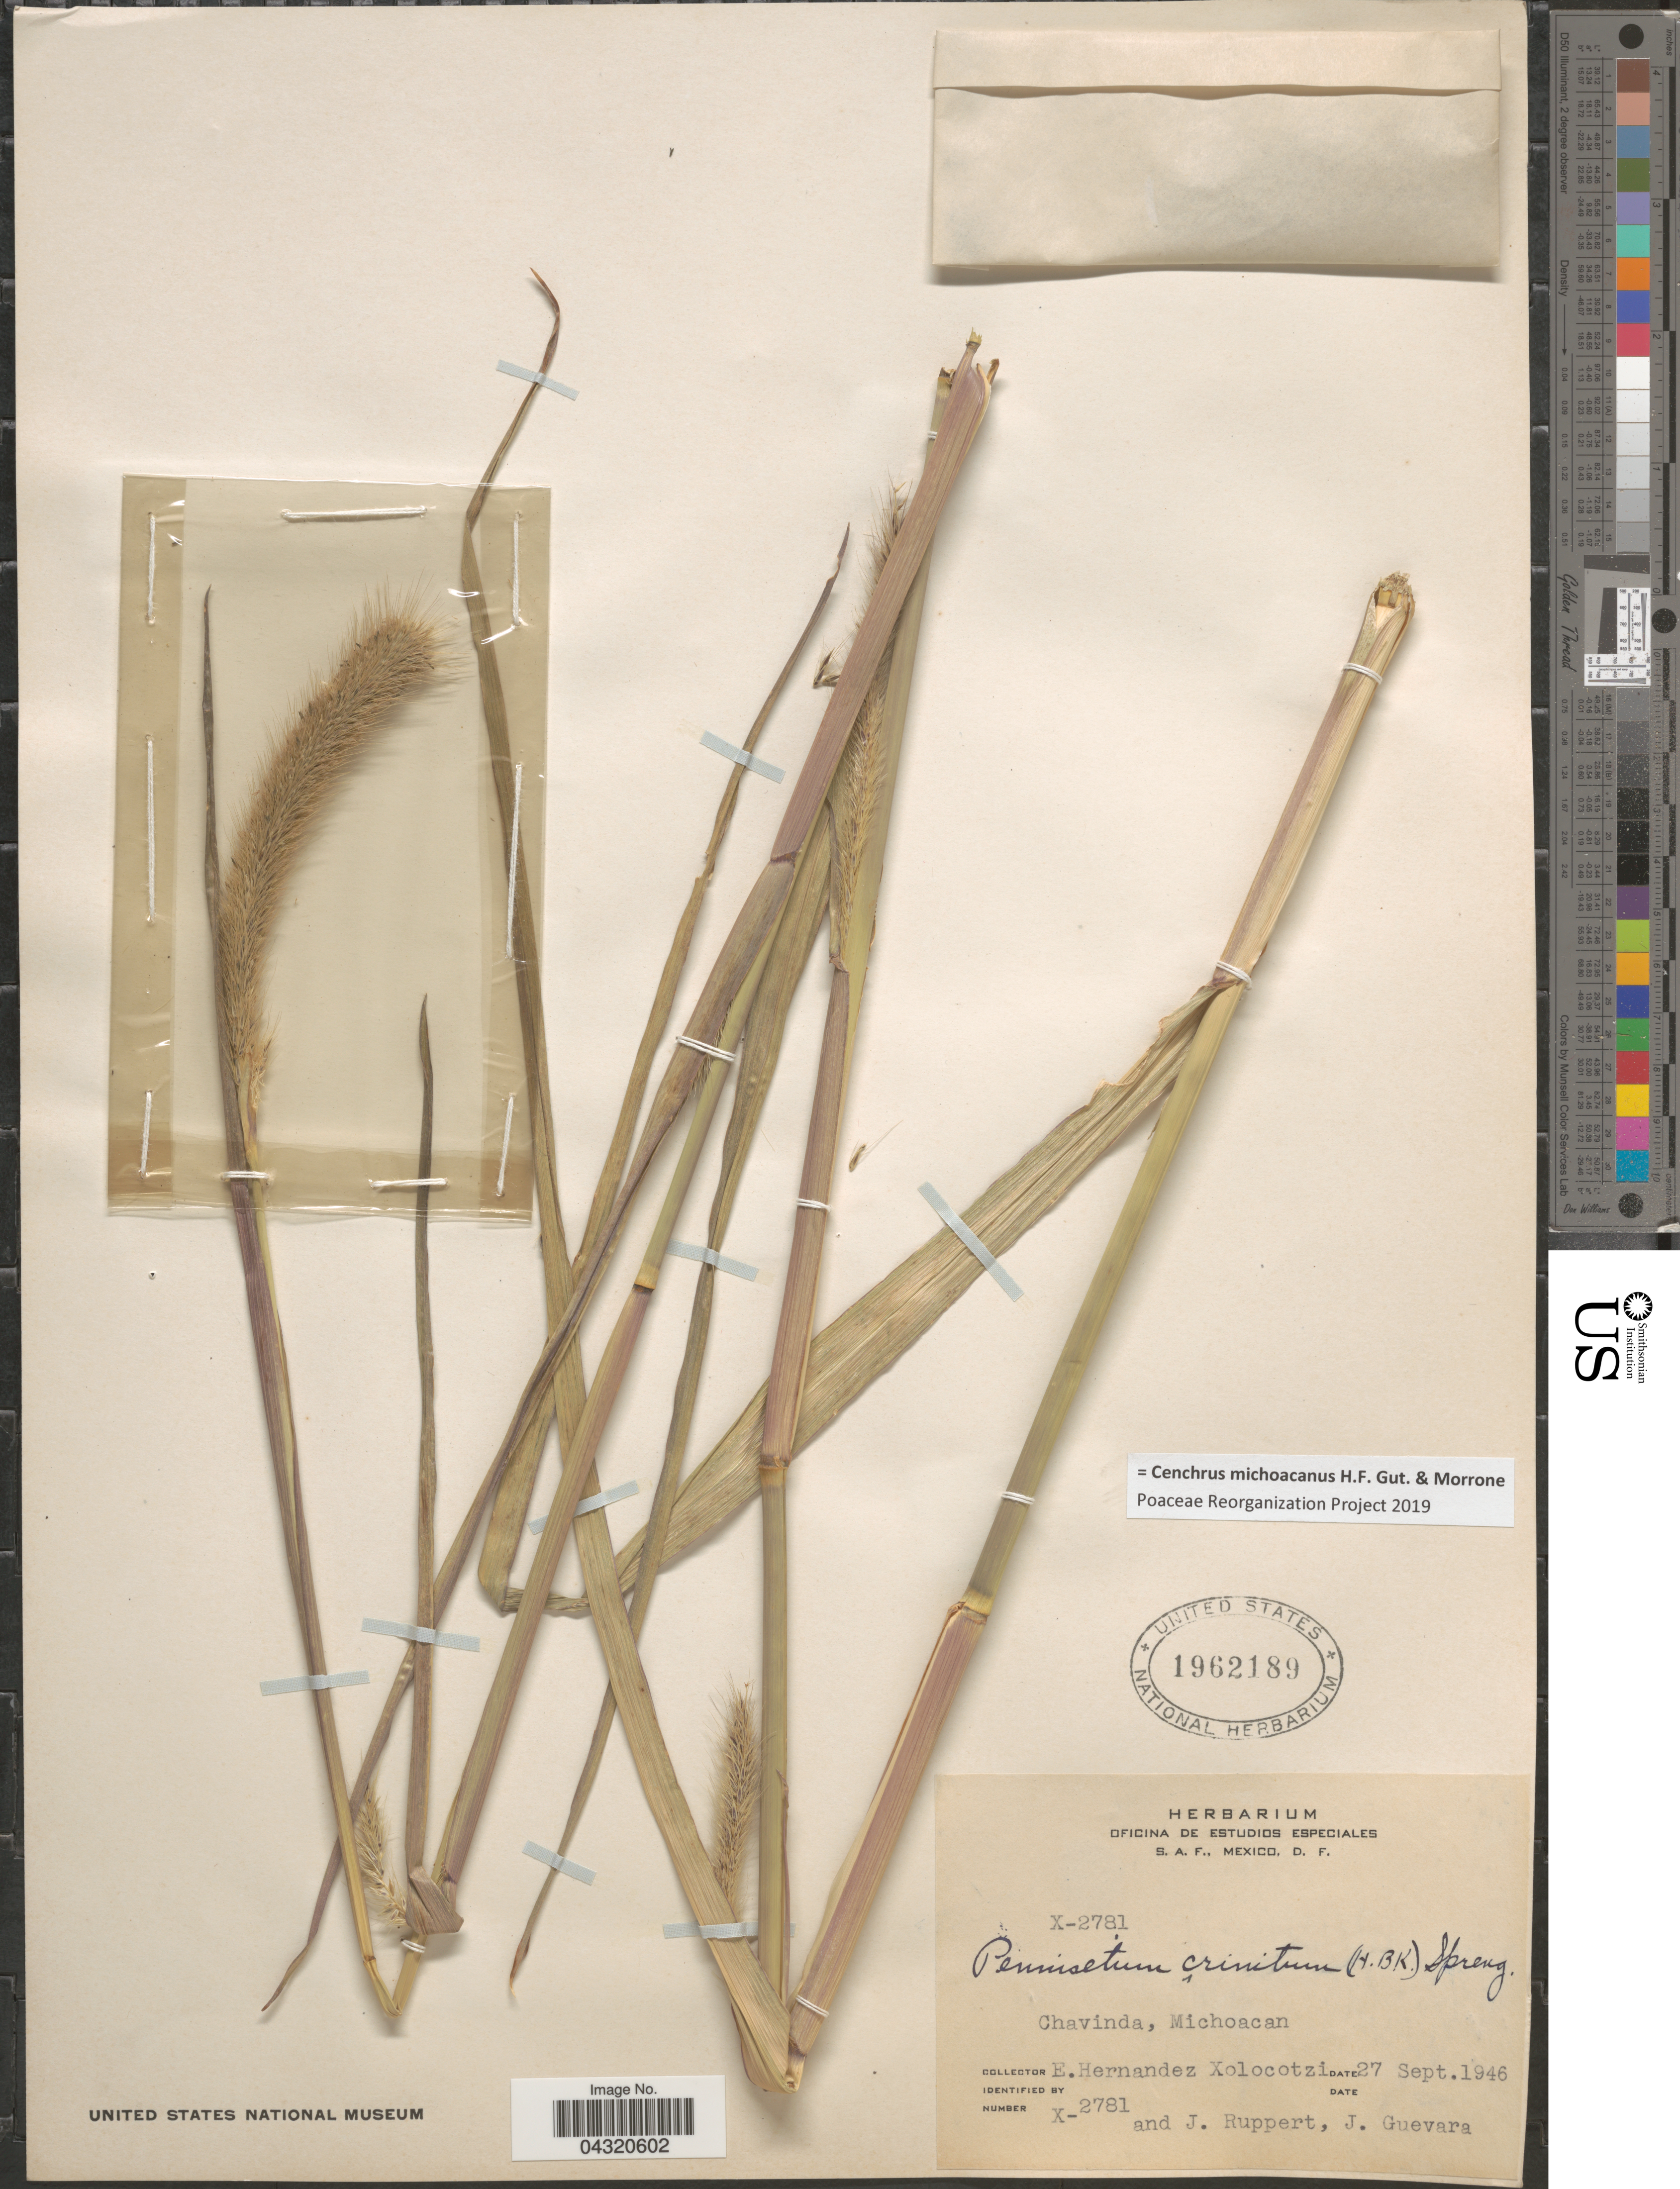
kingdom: Plantae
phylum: Tracheophyta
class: Liliopsida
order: Poales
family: Poaceae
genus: Cenchrus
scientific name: Cenchrus michoacanus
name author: H.F. Gut. & Morrone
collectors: E. I. Hernández-X., J. Ruppert & J. Guevara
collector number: X-2781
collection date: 1946-09-27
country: Mexico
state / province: Michoacán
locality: Chavinda.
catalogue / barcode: US 1962189